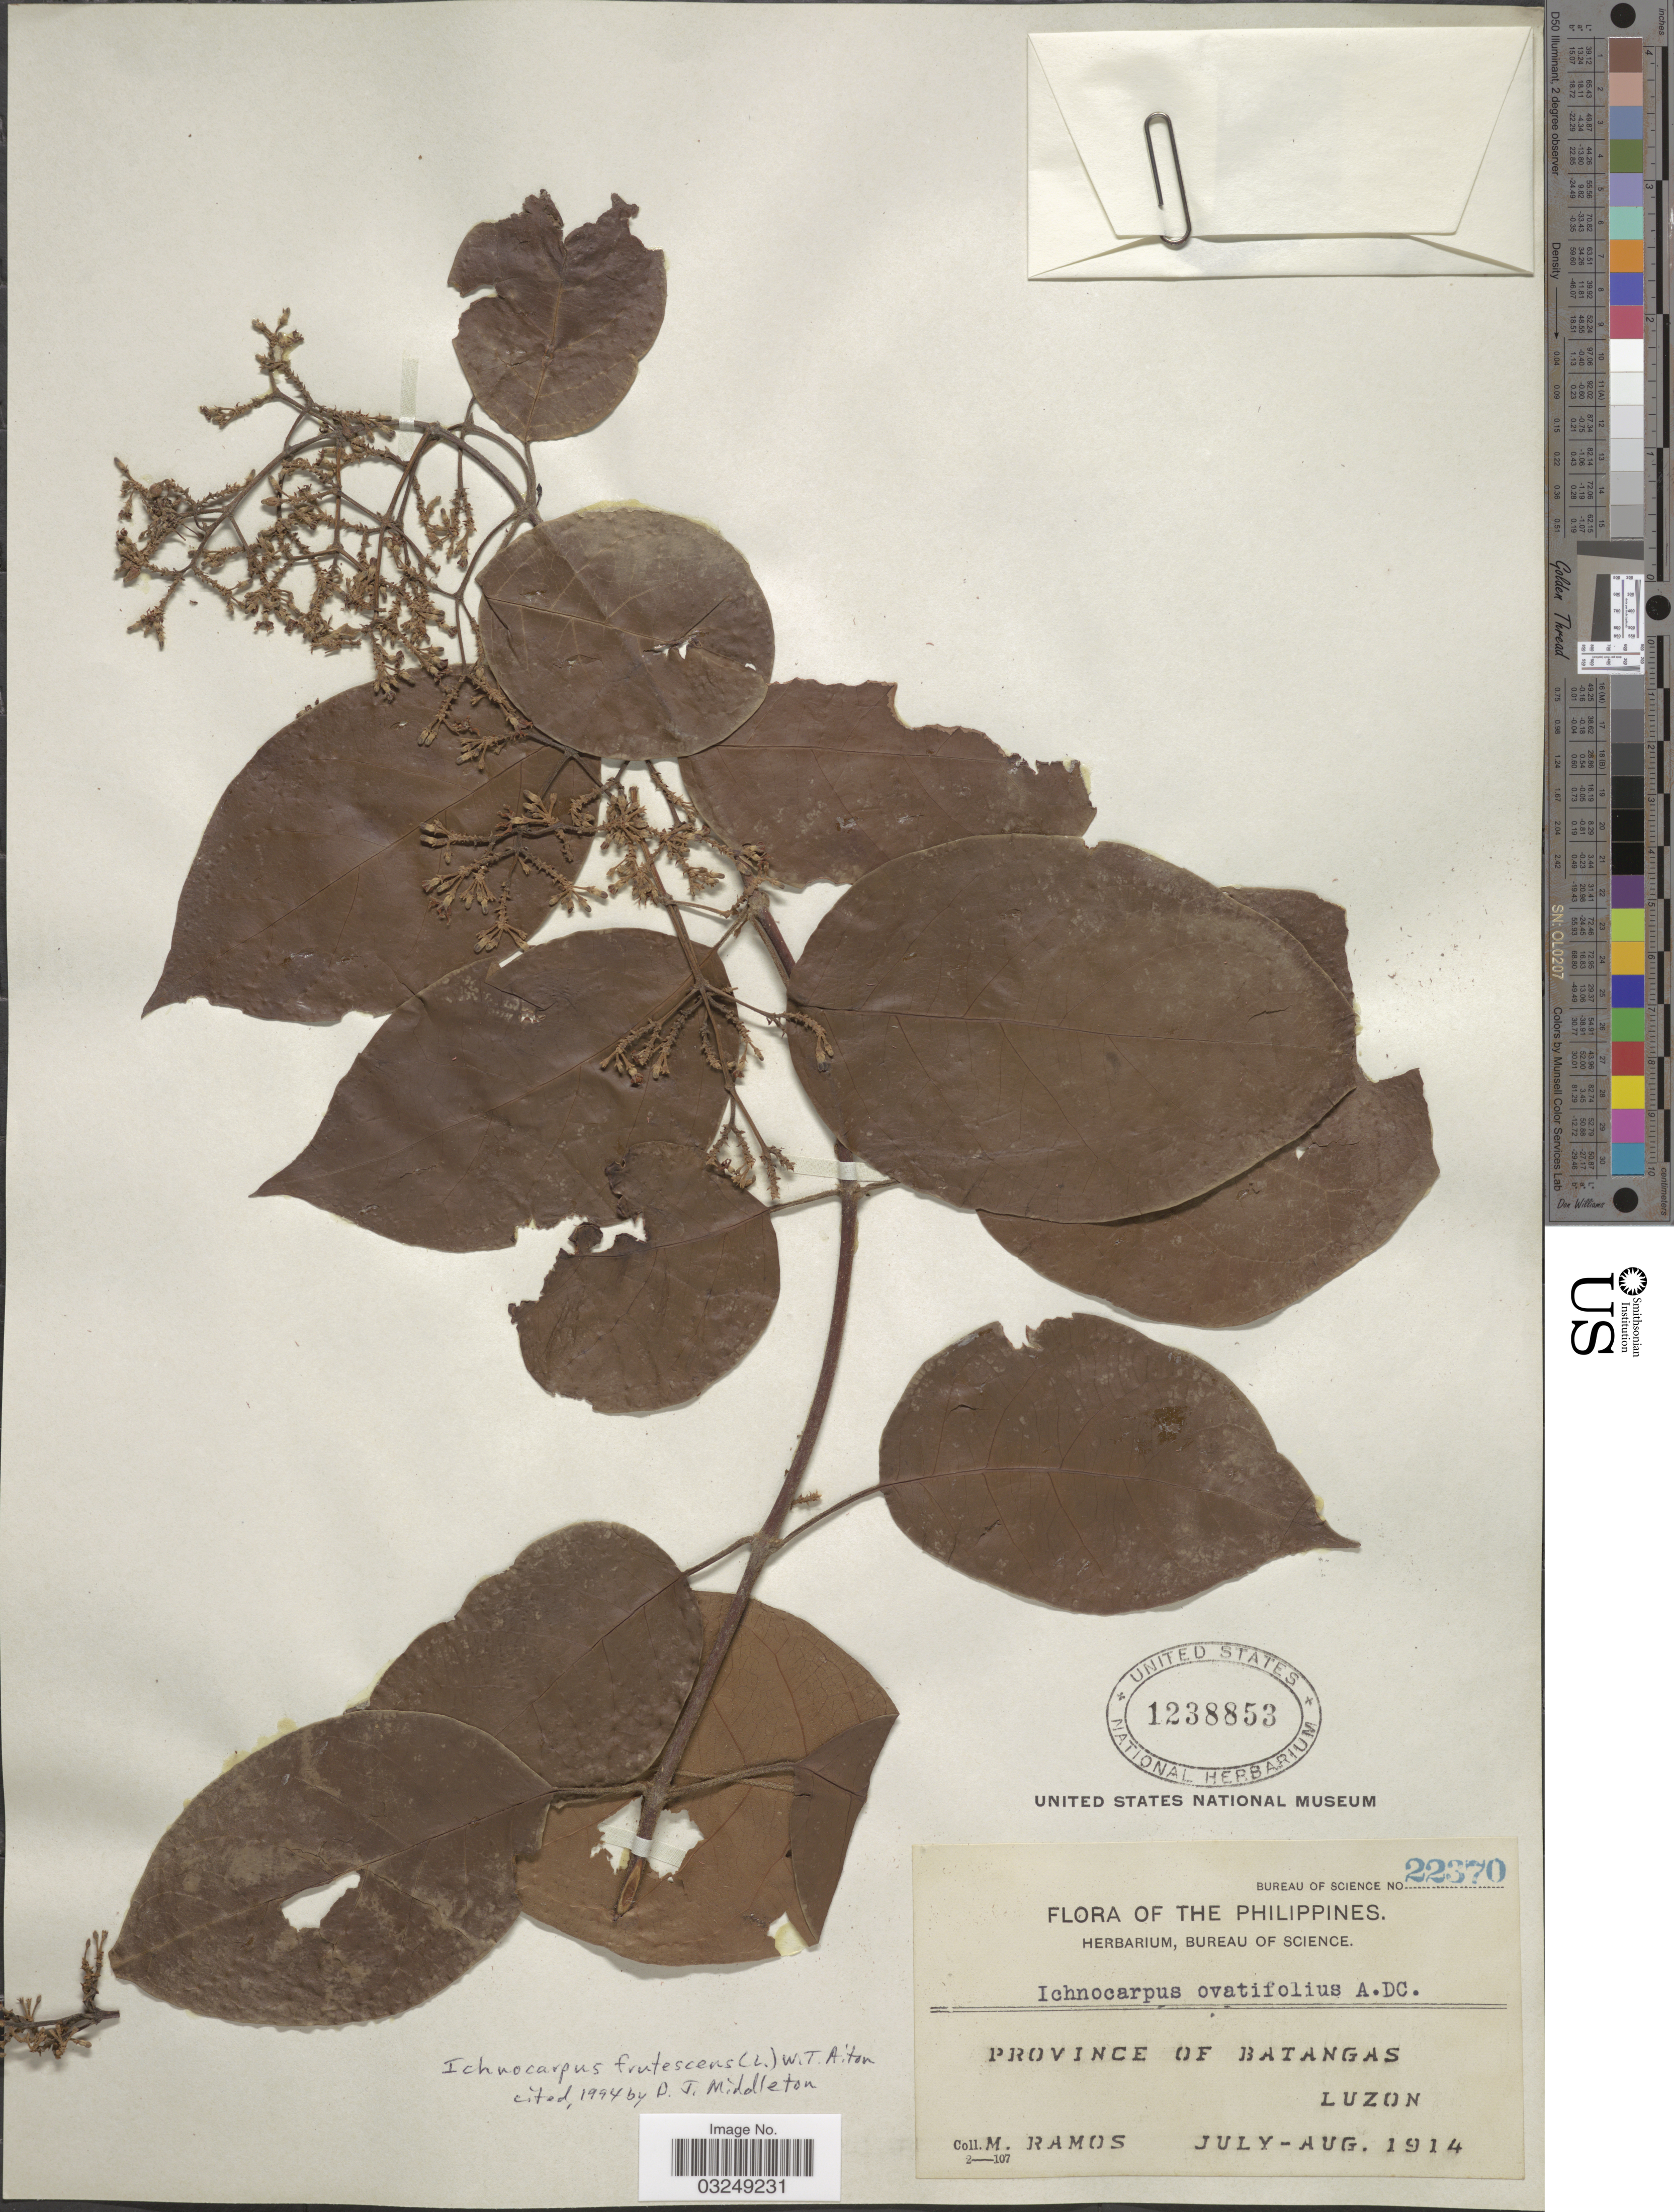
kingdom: Plantae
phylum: Tracheophyta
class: Magnoliopsida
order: Gentianales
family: Apocynaceae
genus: Ichnocarpus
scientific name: Ichnocarpus frutescens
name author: (L.) W.T. Aiton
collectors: M. Ramos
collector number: Bureau of Science 22370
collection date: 1914-07/1914-08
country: Philippines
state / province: Calabarzon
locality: Province of Batangas. Luzon.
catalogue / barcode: US 1238853